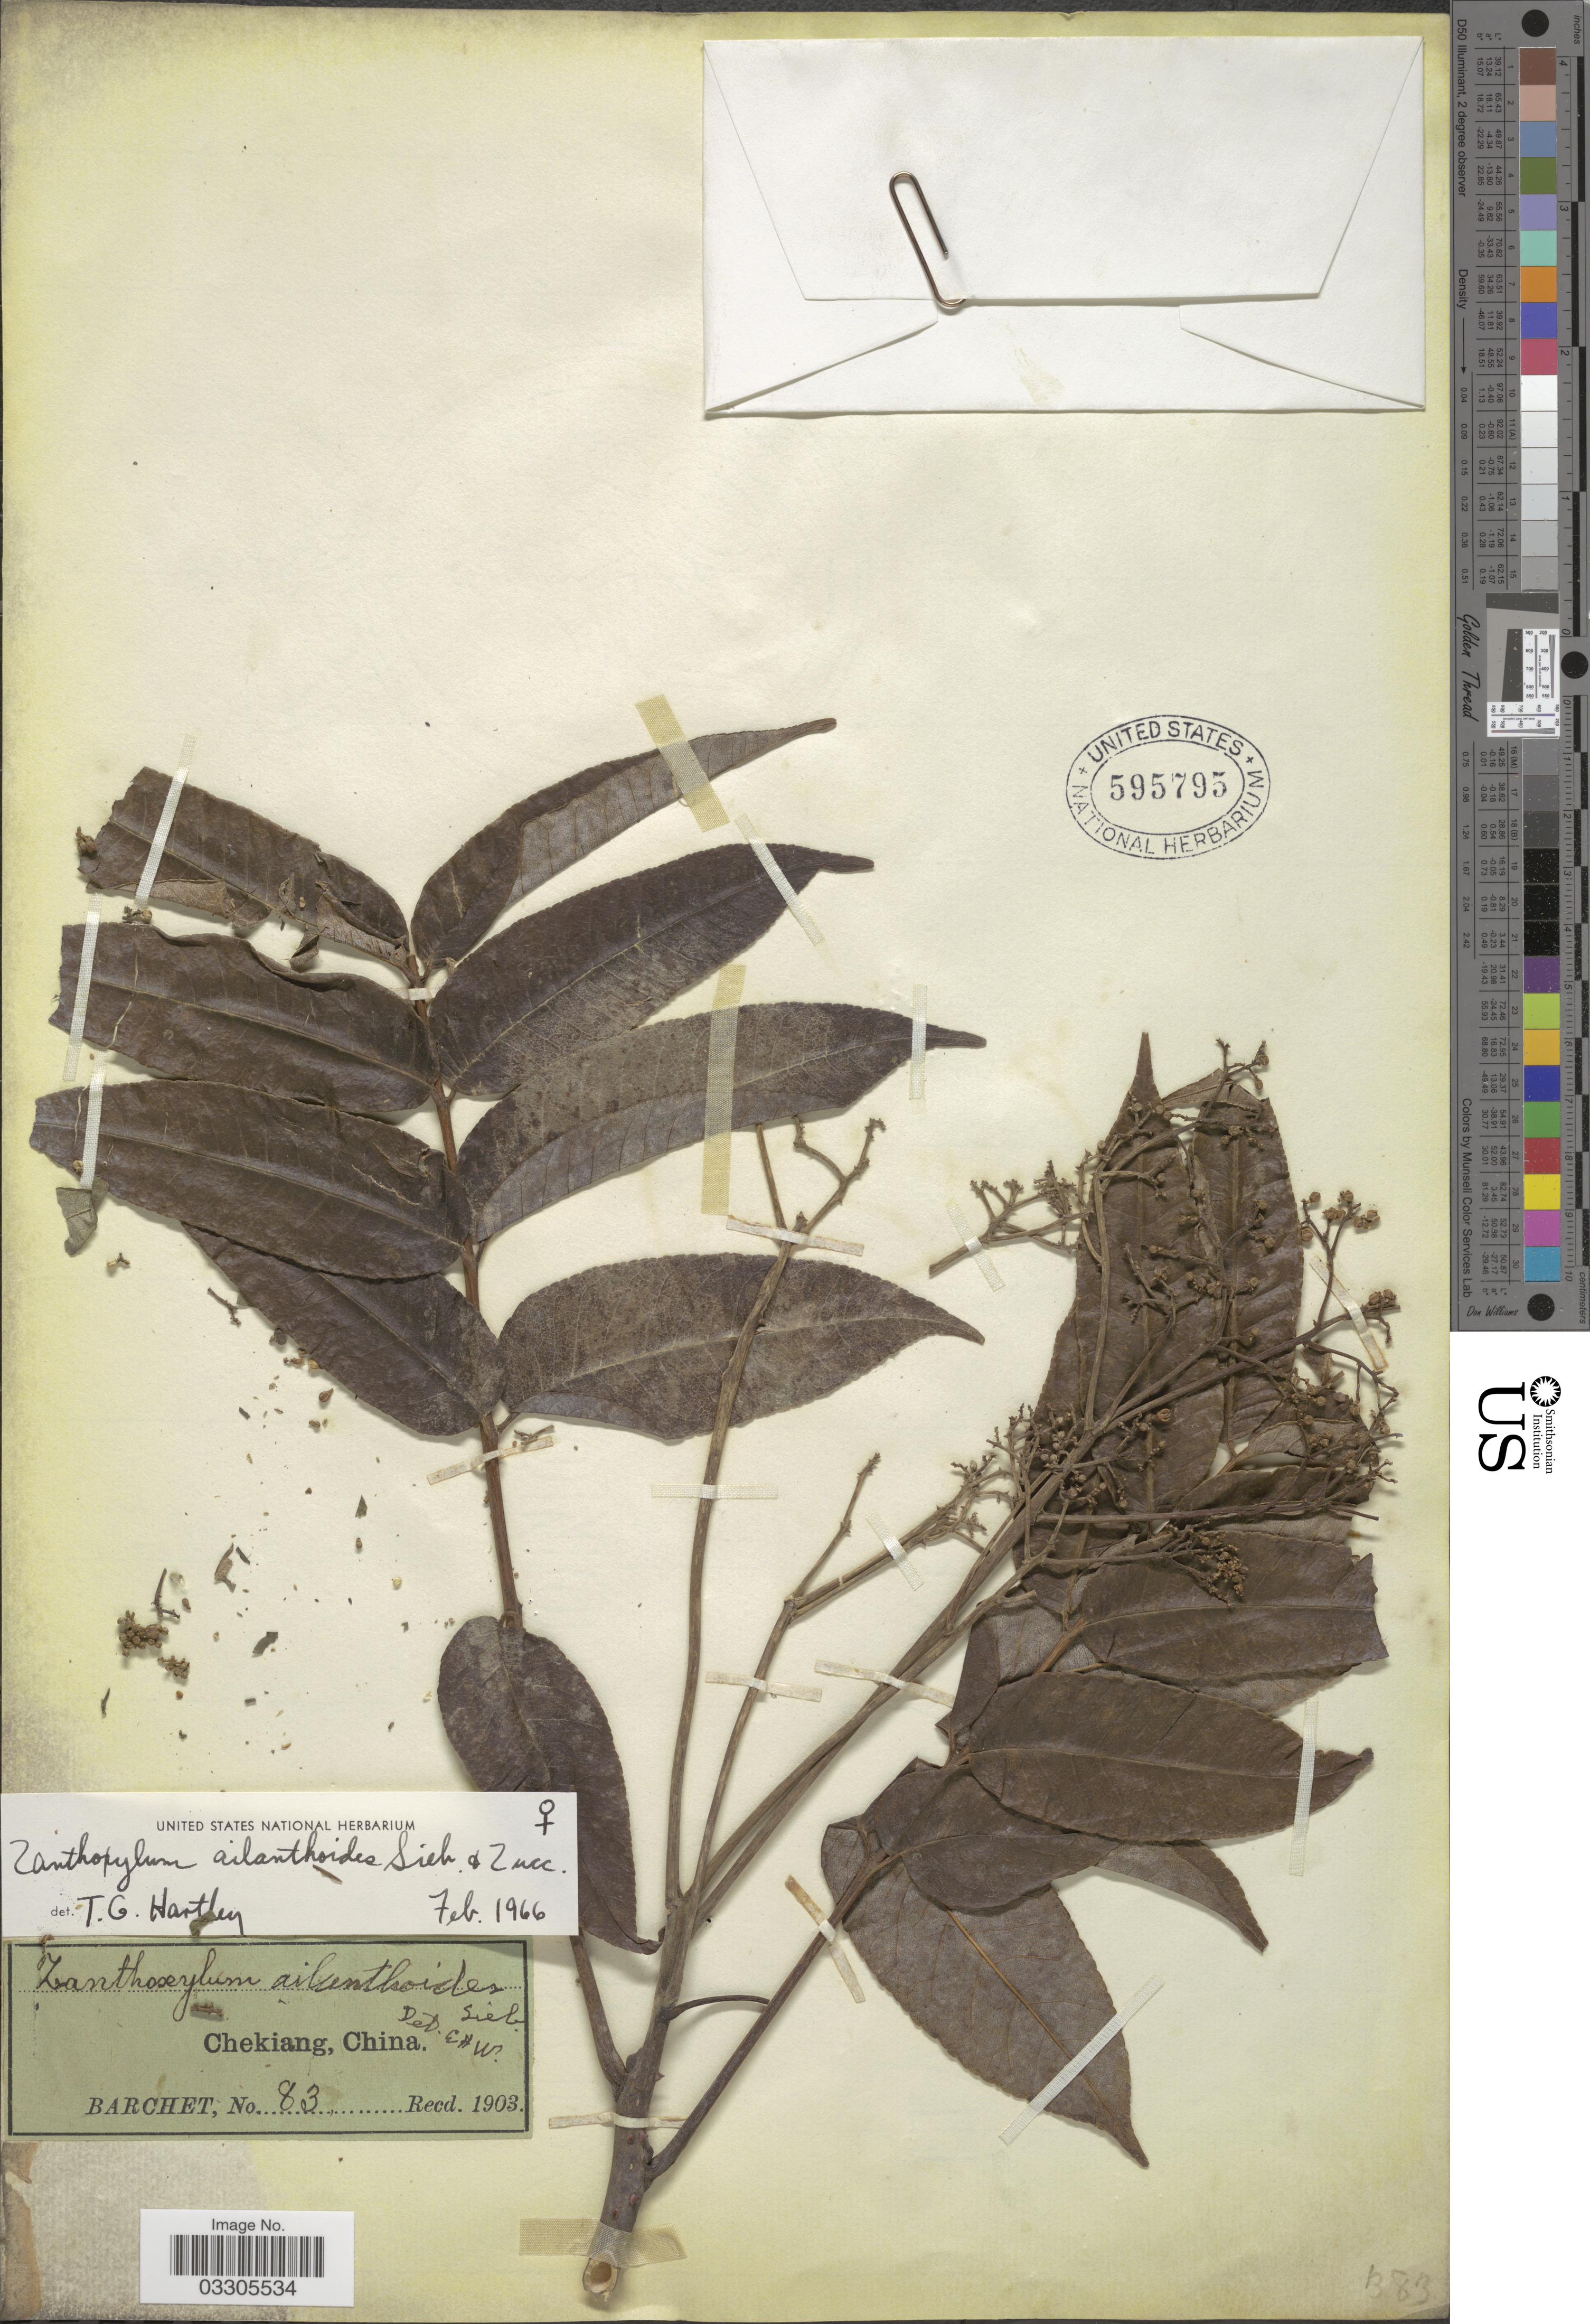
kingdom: Plantae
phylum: Tracheophyta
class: Magnoliopsida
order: Sapindales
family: Rutaceae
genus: Zanthoxylum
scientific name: Zanthoxylum ailanthoides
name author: Siebold & Zucc.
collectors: Barchet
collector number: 83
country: China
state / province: Zhejiang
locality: Chekiang.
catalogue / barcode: US 595795